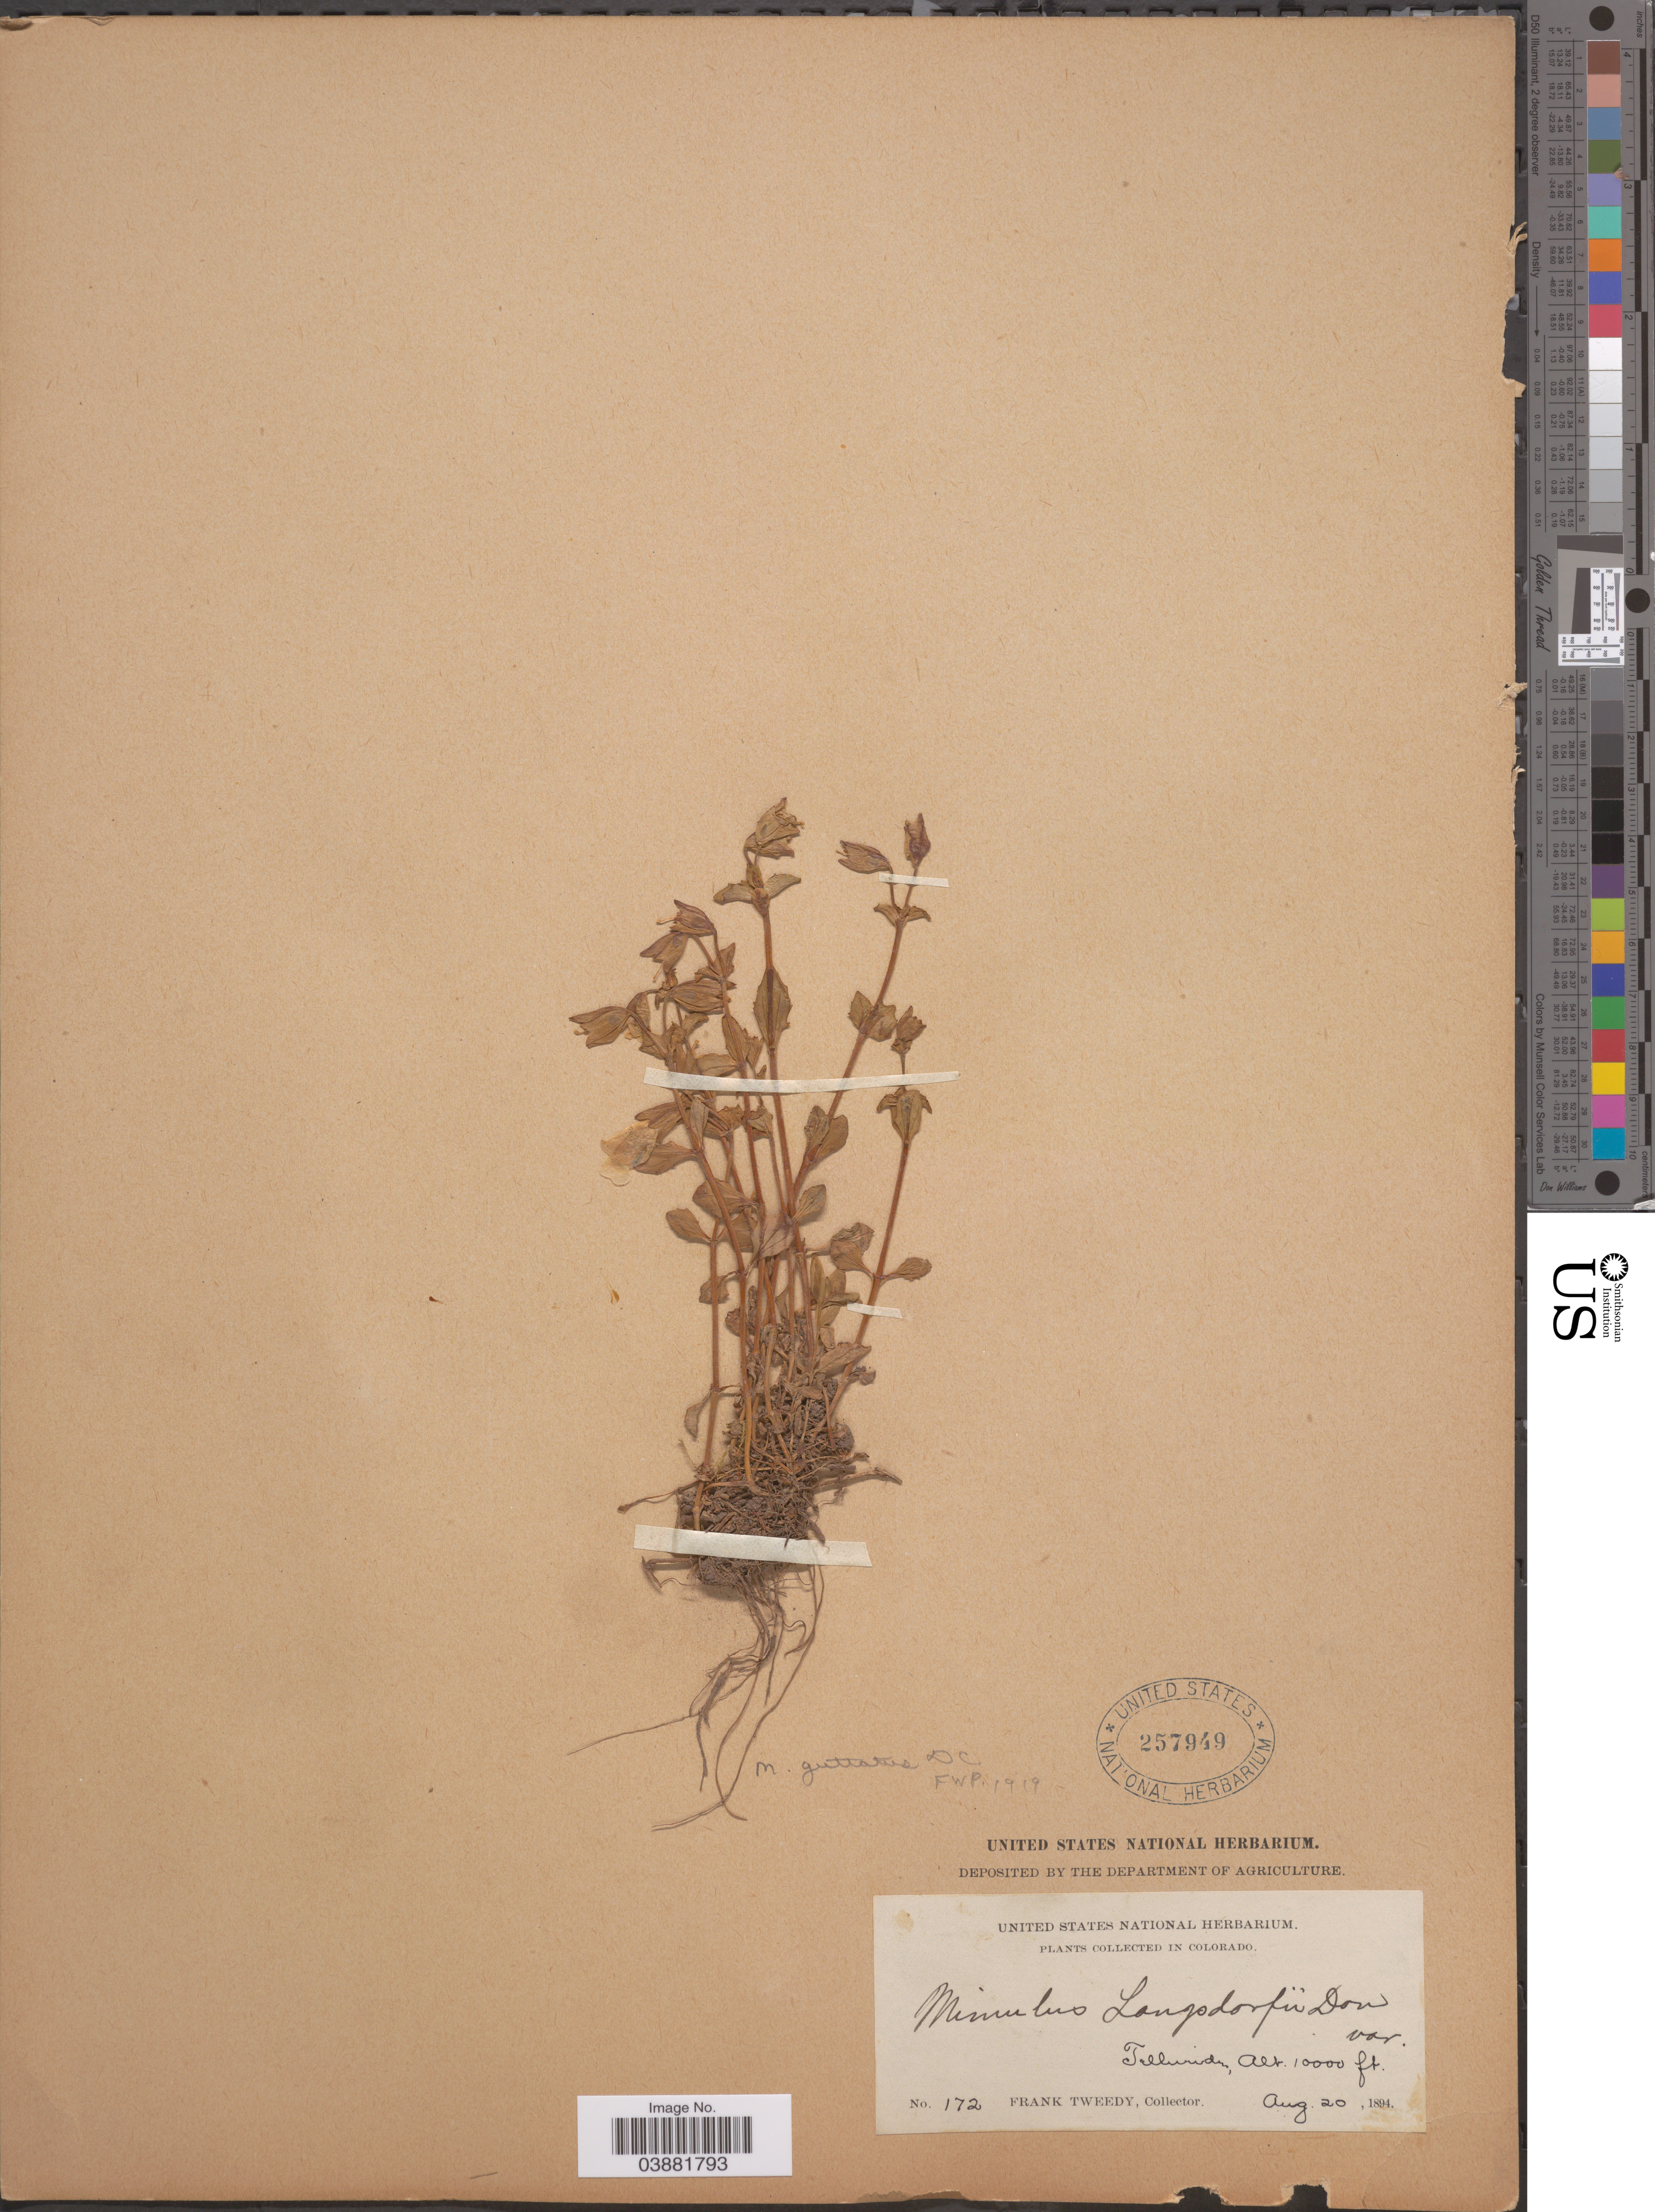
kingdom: Plantae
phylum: Tracheophyta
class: Magnoliopsida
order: Lamiales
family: Phrymaceae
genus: Mimulus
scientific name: Mimulus guttatus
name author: DC.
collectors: F. Tweedy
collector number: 172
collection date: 1894-08-20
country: United States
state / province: Colorado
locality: Telluride.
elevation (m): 3048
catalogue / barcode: US 257949